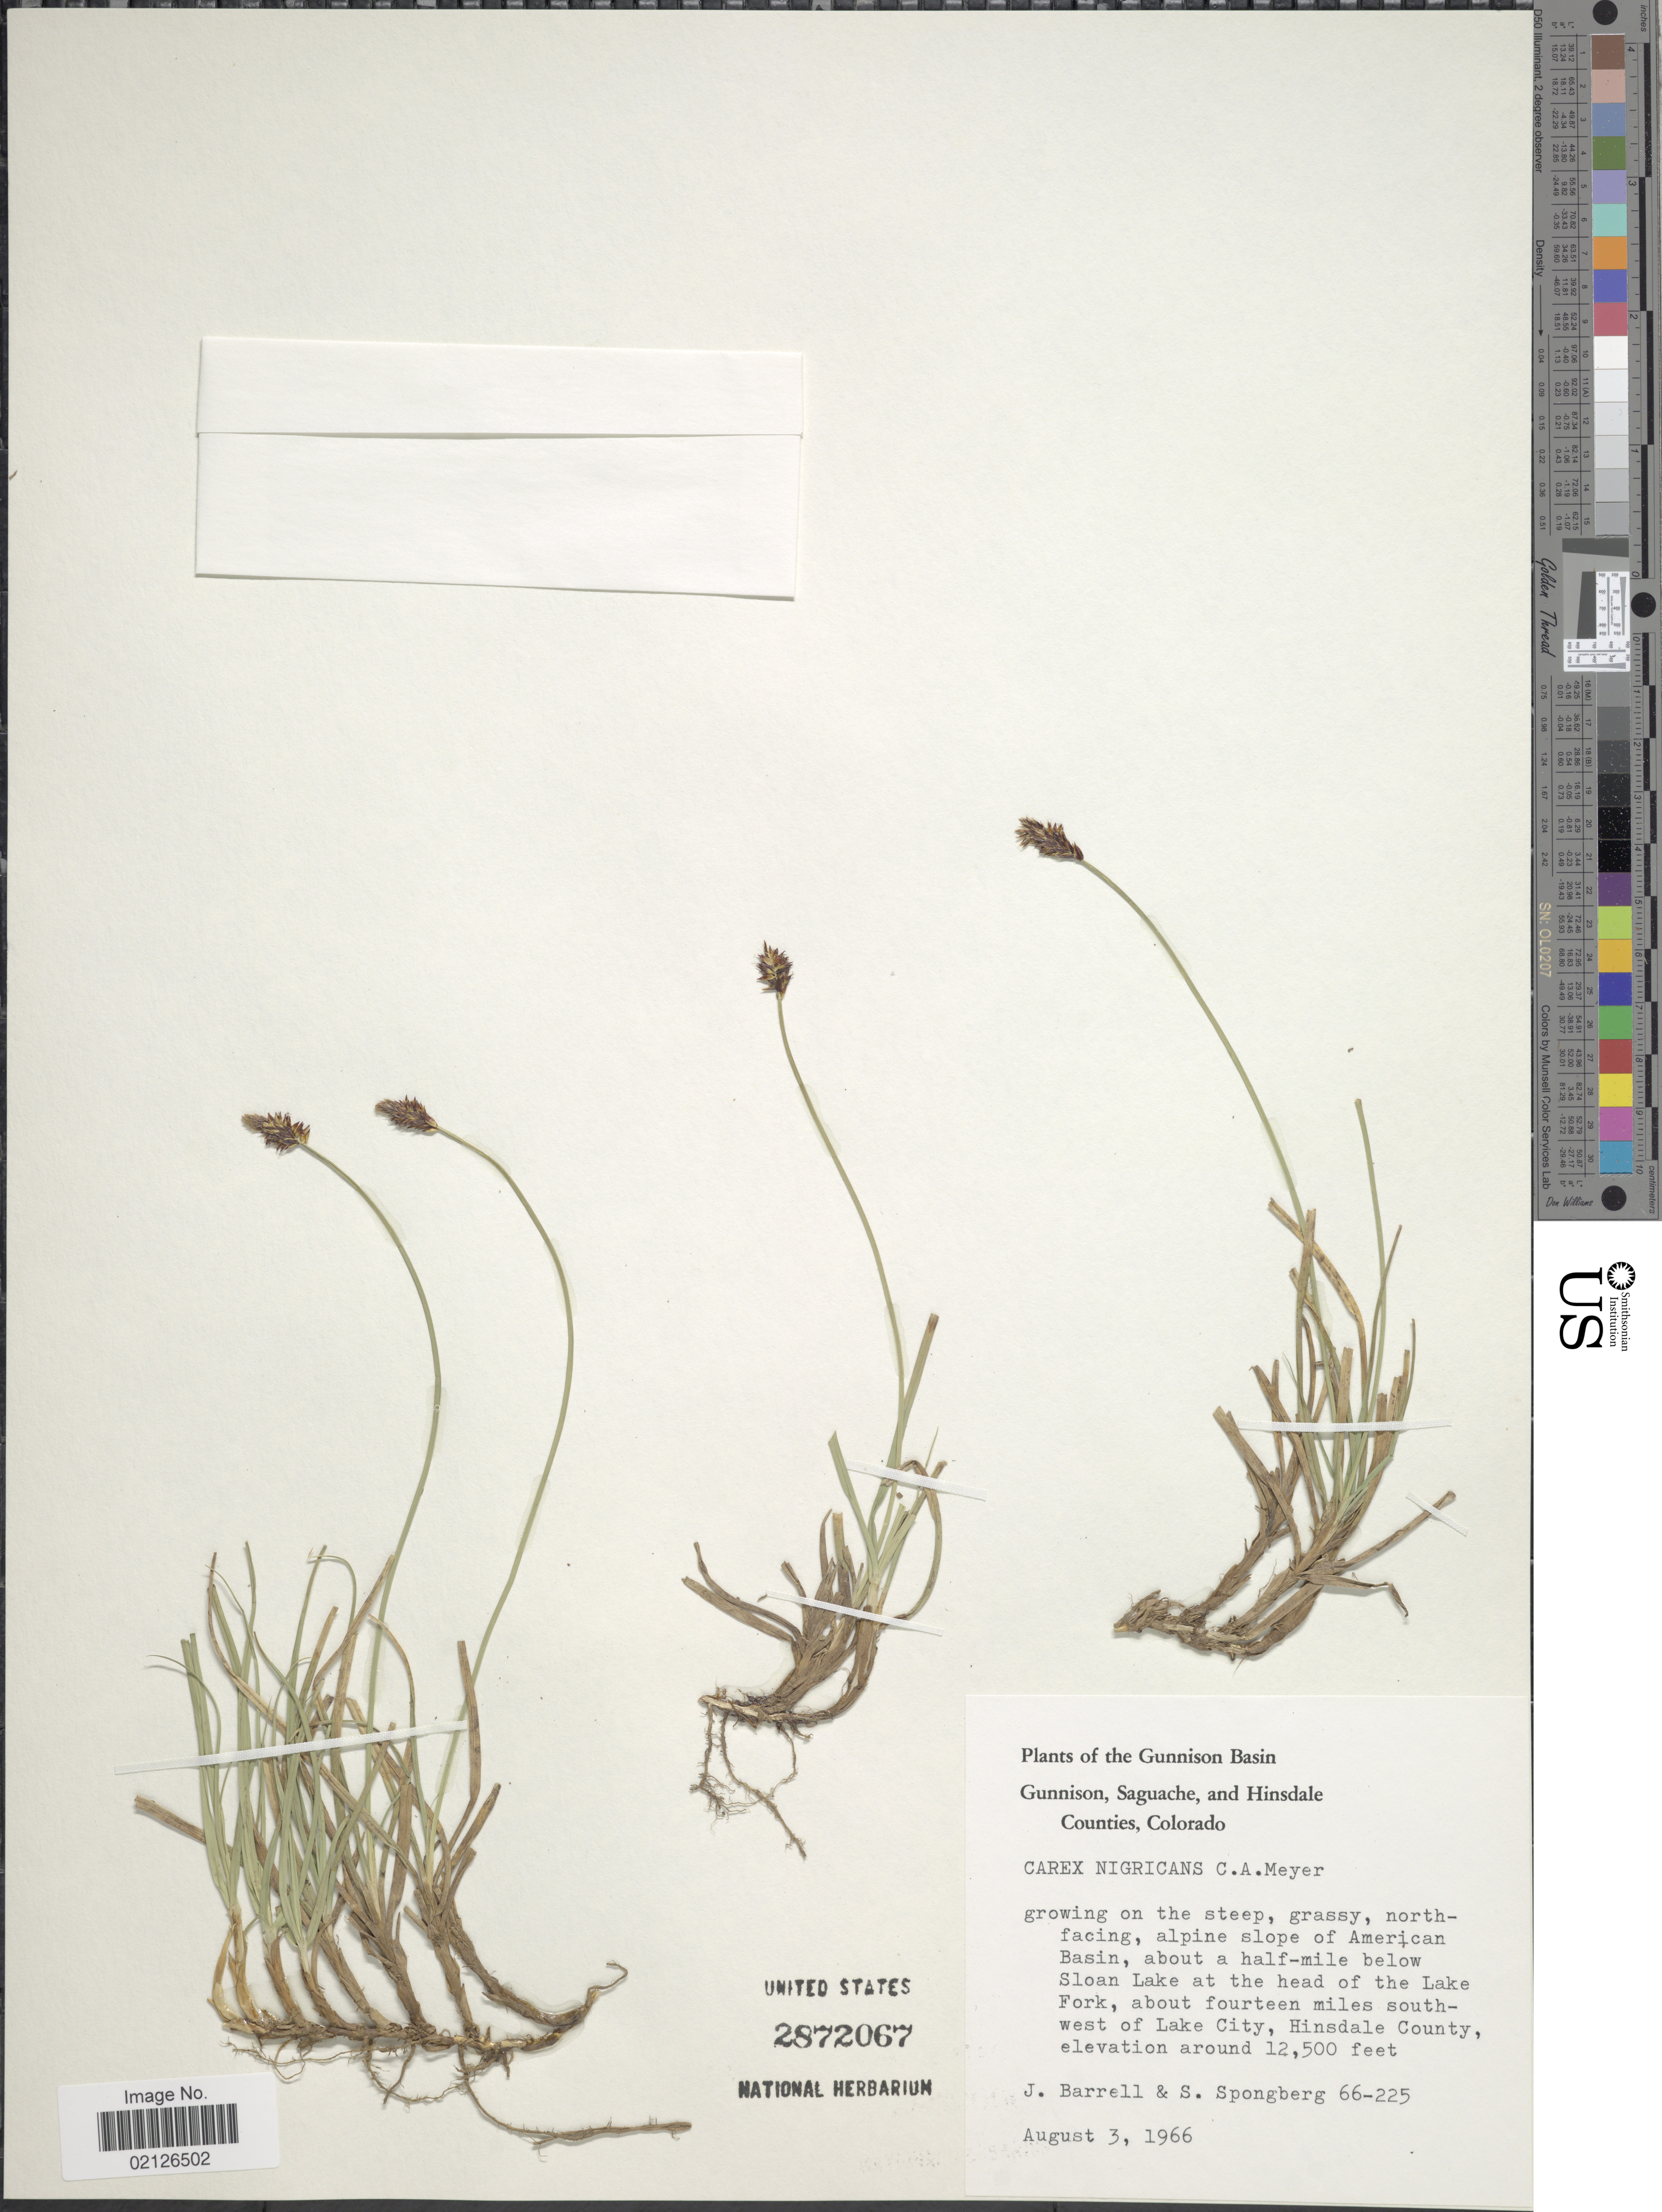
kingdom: Plantae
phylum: Tracheophyta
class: Liliopsida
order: Poales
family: Cyperaceae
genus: Carex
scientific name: Carex nigricans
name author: C.A. Mey.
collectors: J. Barrell & S. A.Spongberg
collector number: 66-225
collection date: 1966-08-03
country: United States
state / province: Colorado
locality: Gunnison Basin, Gunnison, Saguache and Hinsdale Counties, growing on the steep, grassy, north-facing, alpine slope of American Basin, about a half-mile below Sloan Lake at the head of the Lake Ford, about fourteen miles south-west of Lake City, Hinsdale County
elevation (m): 3810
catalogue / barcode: US 2872067